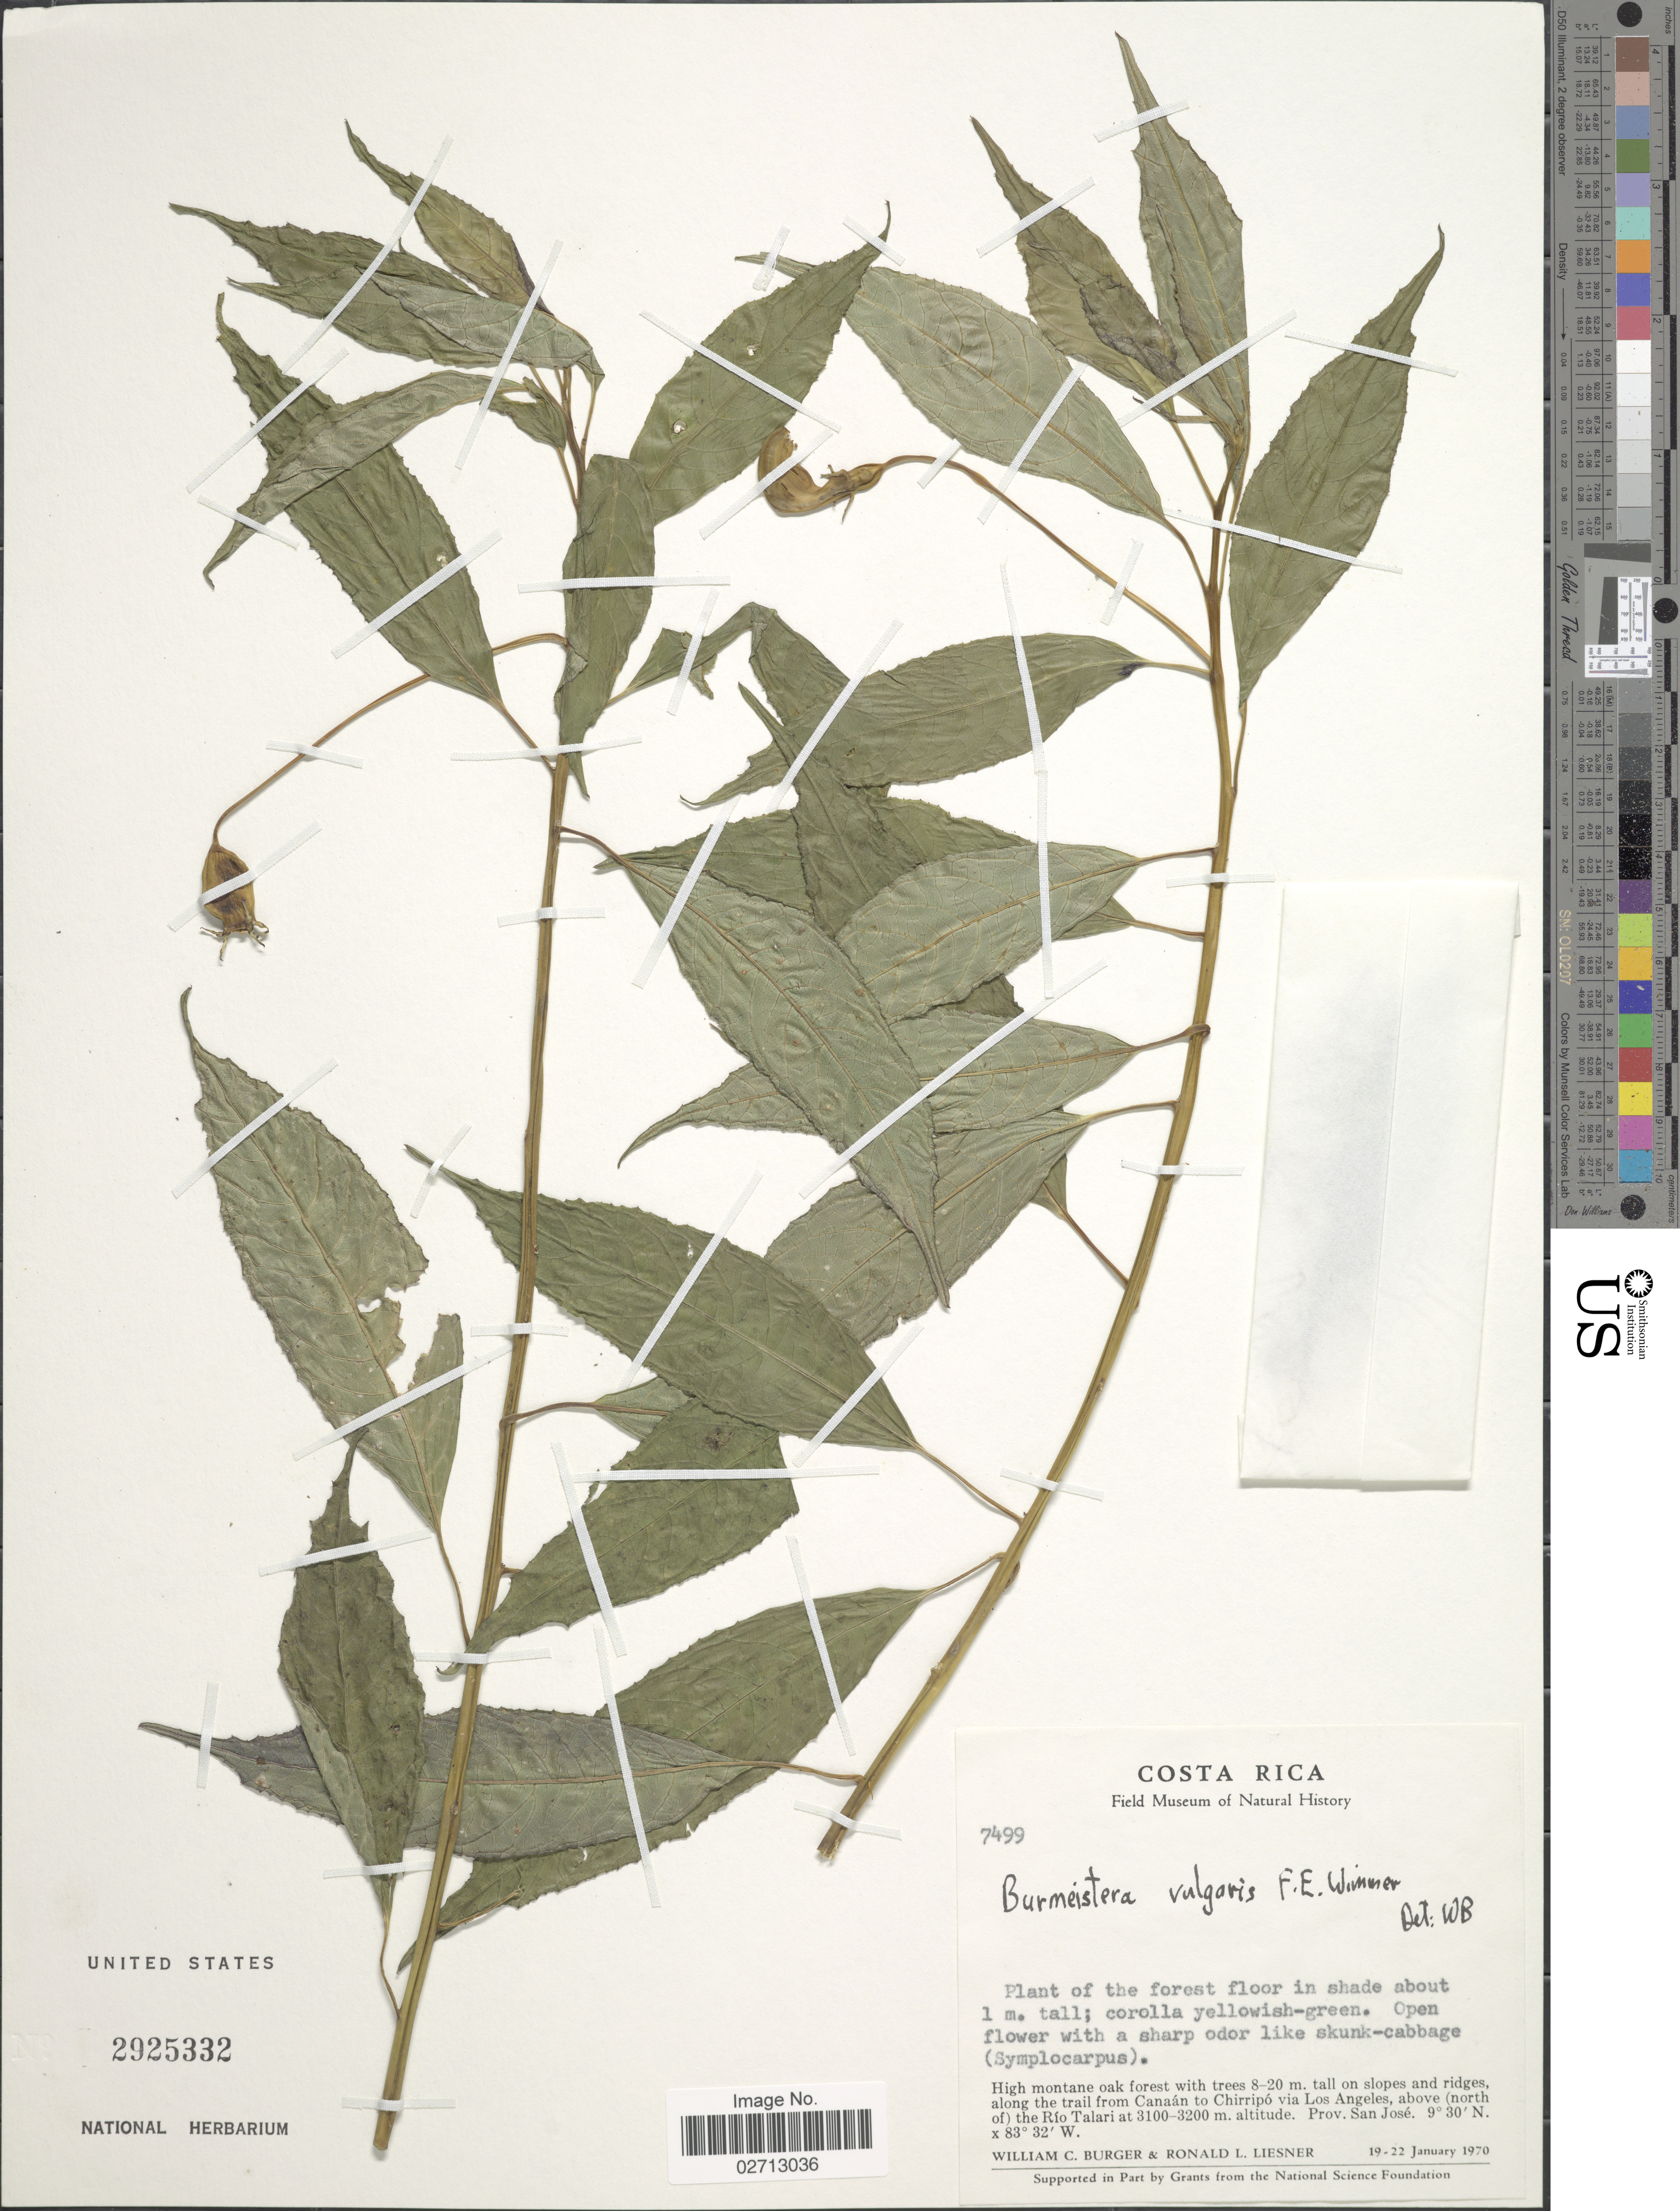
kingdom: Plantae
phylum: Tracheophyta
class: Magnoliopsida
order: Asterales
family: Campanulaceae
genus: Burmeistera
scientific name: Burmeistera vulgaris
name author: E. Wimm.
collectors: W. Burger & R. L. Liesner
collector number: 7499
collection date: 1970-01-19/1970-01-22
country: Costa Rica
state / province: San José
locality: Along the trail from Canaan to Chirripo via Los Angeles, above (north of) the Rio Talari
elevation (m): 3100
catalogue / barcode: US 2925332